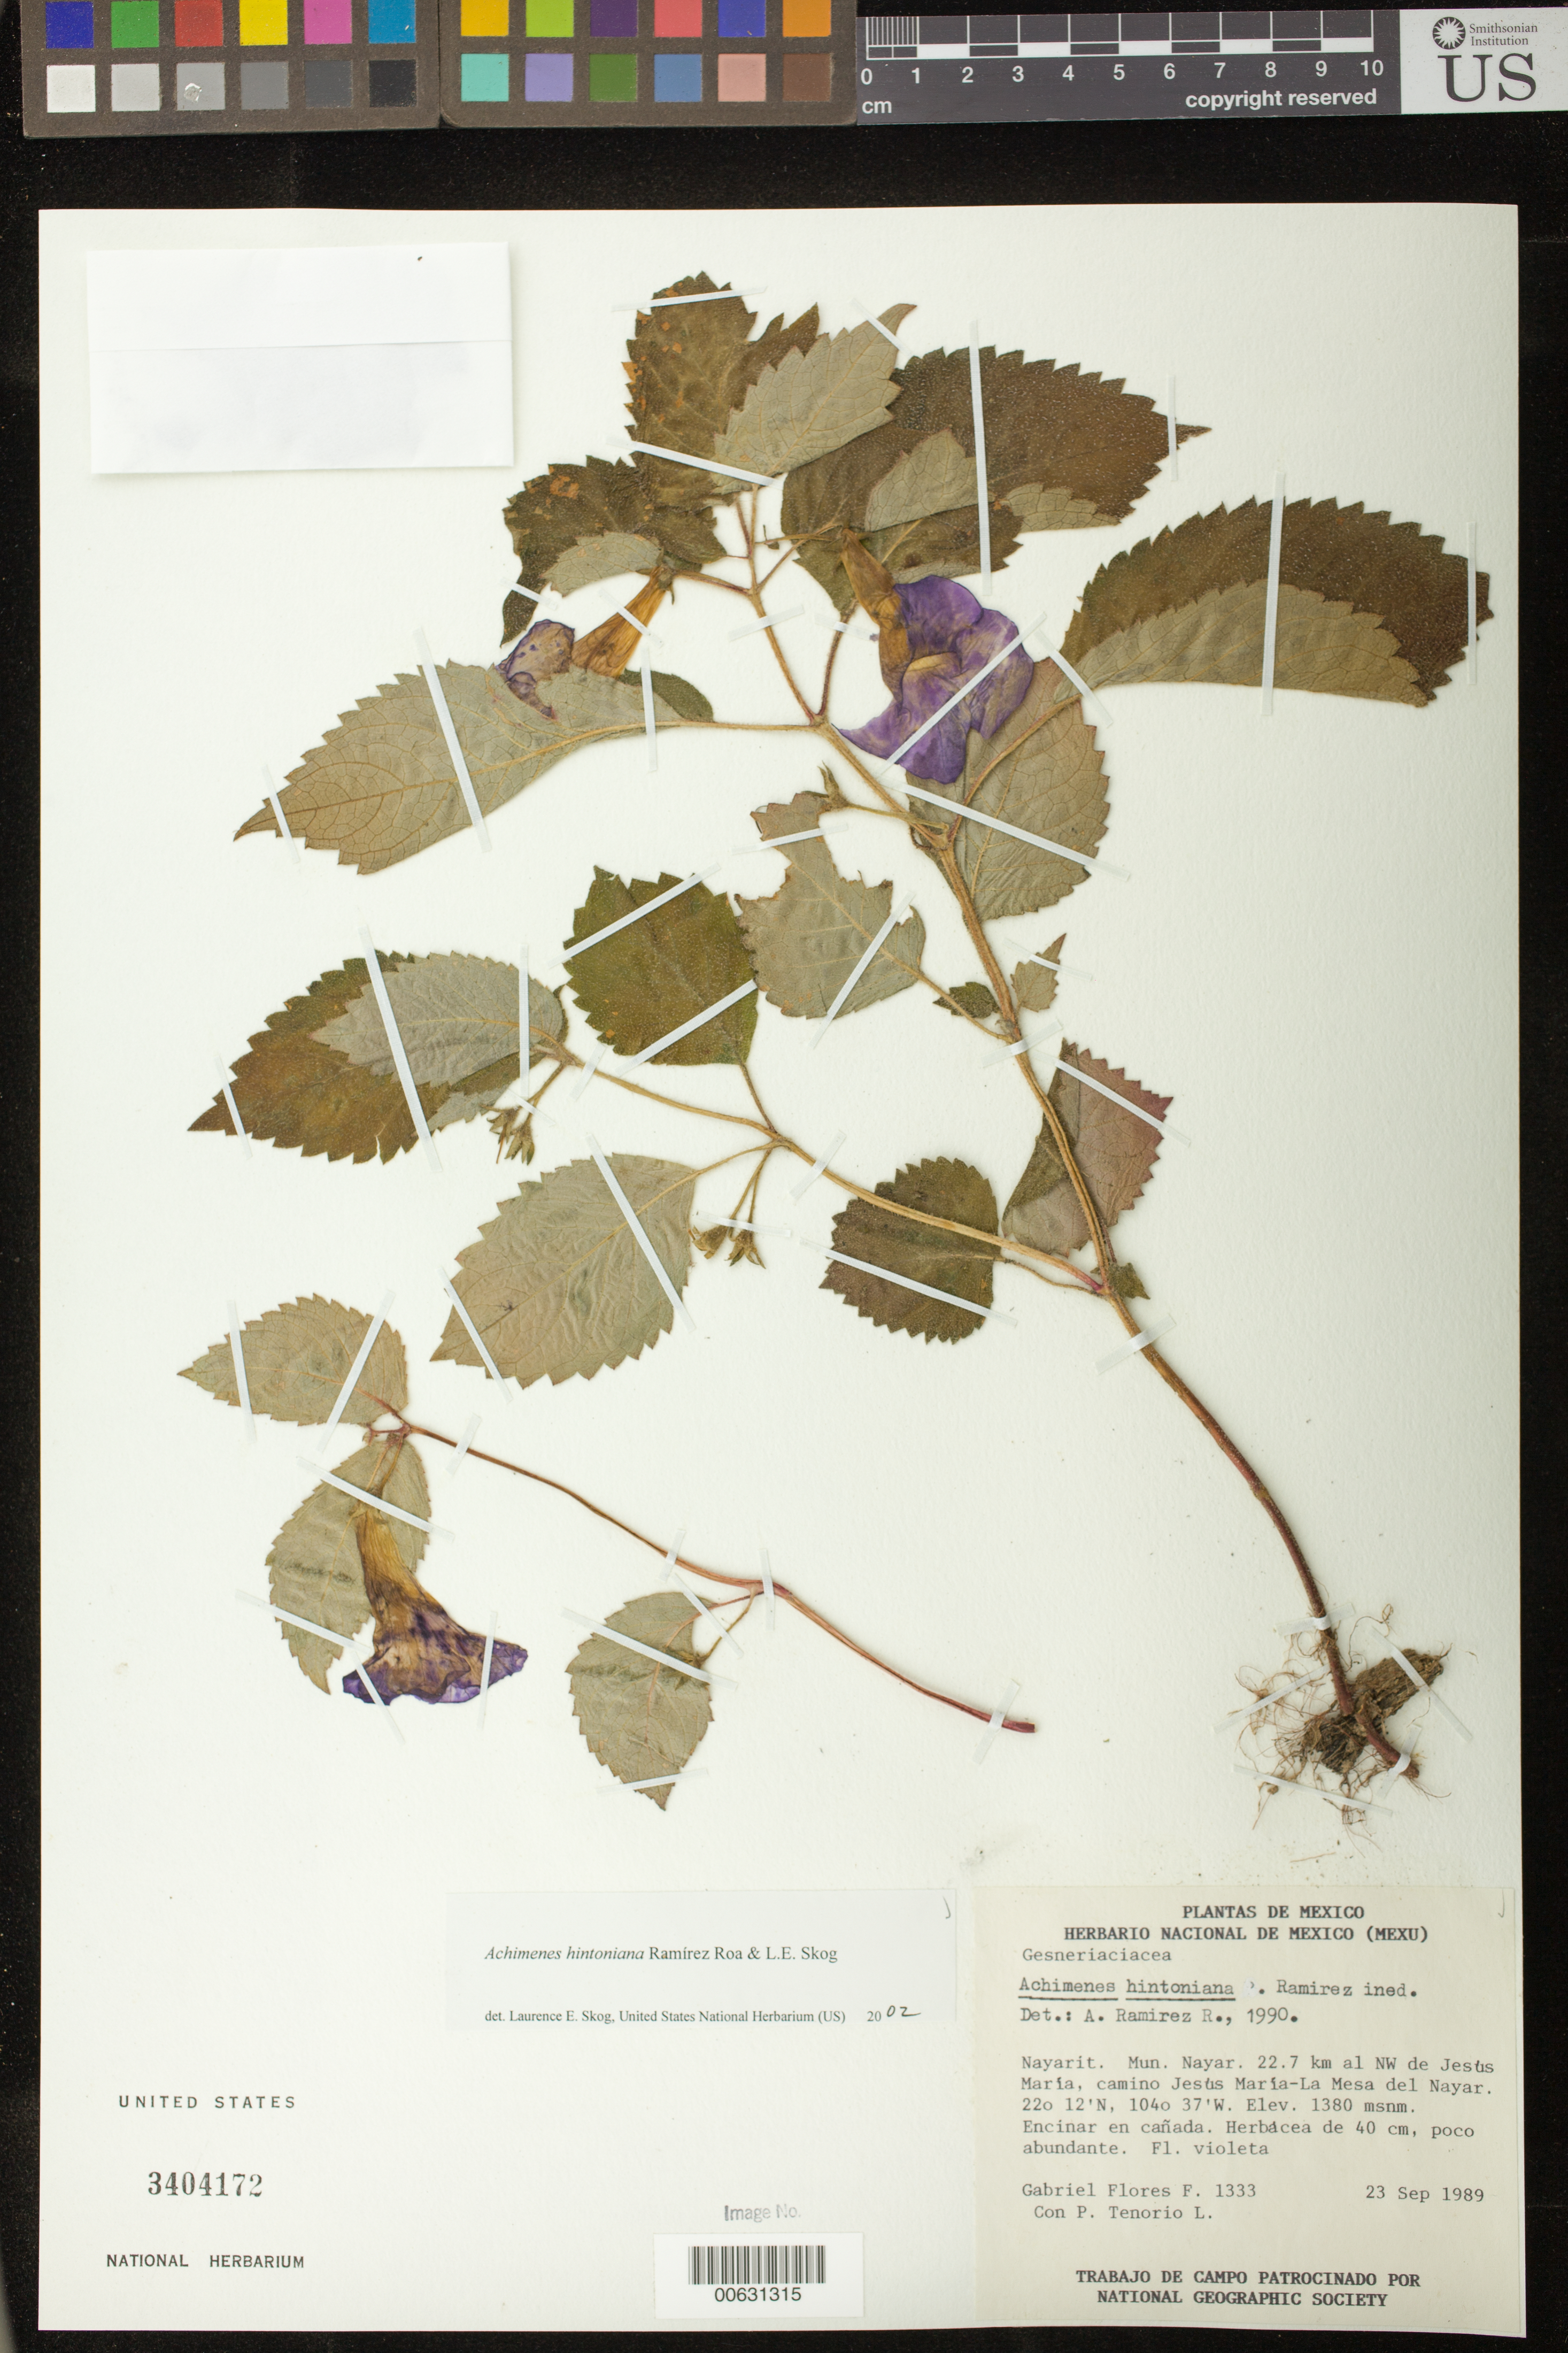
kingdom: Plantae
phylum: Tracheophyta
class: Magnoliopsida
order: Lamiales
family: Gesneriaceae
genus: Achimenes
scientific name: Achimenes hintoniana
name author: Ram.-Roa & L.E. Skog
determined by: Skog, Laurence E.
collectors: P. Tenorio L. & P. Tenorio L.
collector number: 1333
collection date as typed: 23 Sep 1989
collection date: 1989-09-23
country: Mexico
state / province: Nayarit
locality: Mun. Nayar, 22.7 km al NW de Jesús María, camino Jesús María-La Mesa del Nayar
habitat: Encinar en cañada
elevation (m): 1380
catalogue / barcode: US 3404172